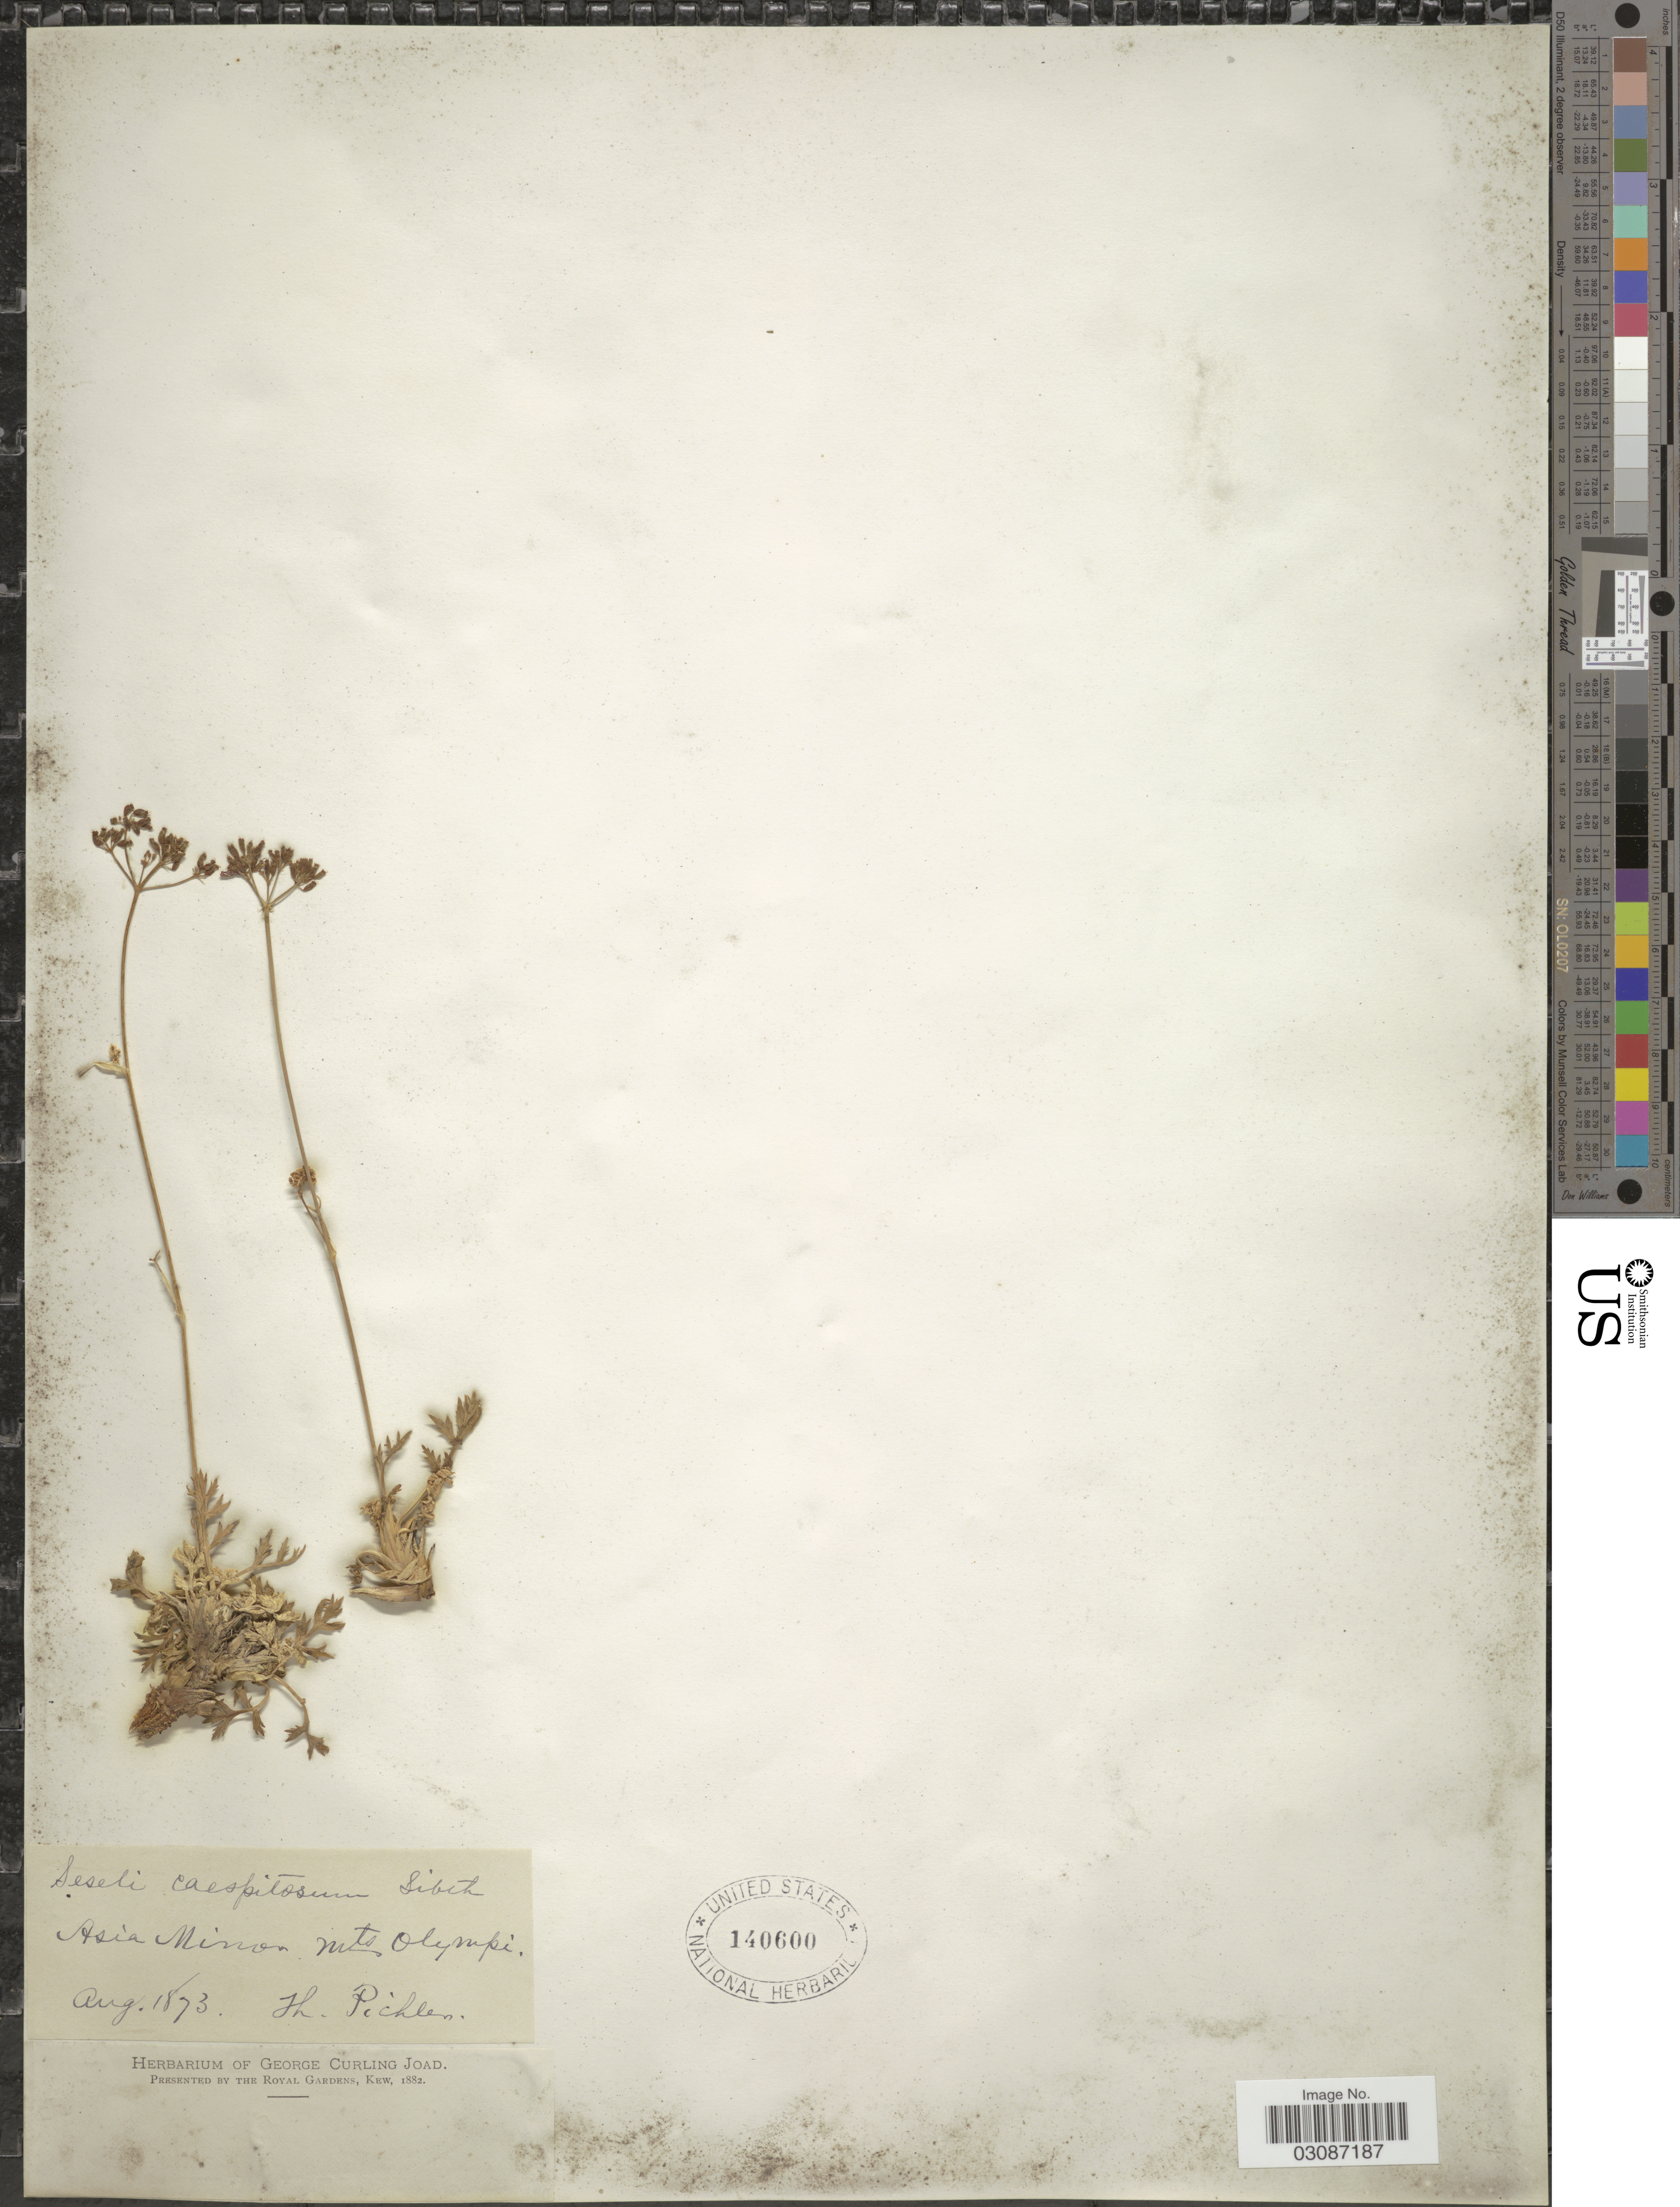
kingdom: Plantae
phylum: Tracheophyta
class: Magnoliopsida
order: Apiales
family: Apiaceae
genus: Seseli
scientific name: Seseli caespitosum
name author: Sm.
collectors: T. Pichler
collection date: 1873-08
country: Turkey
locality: Asia Minor. Mts Olympi.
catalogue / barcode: US 140600